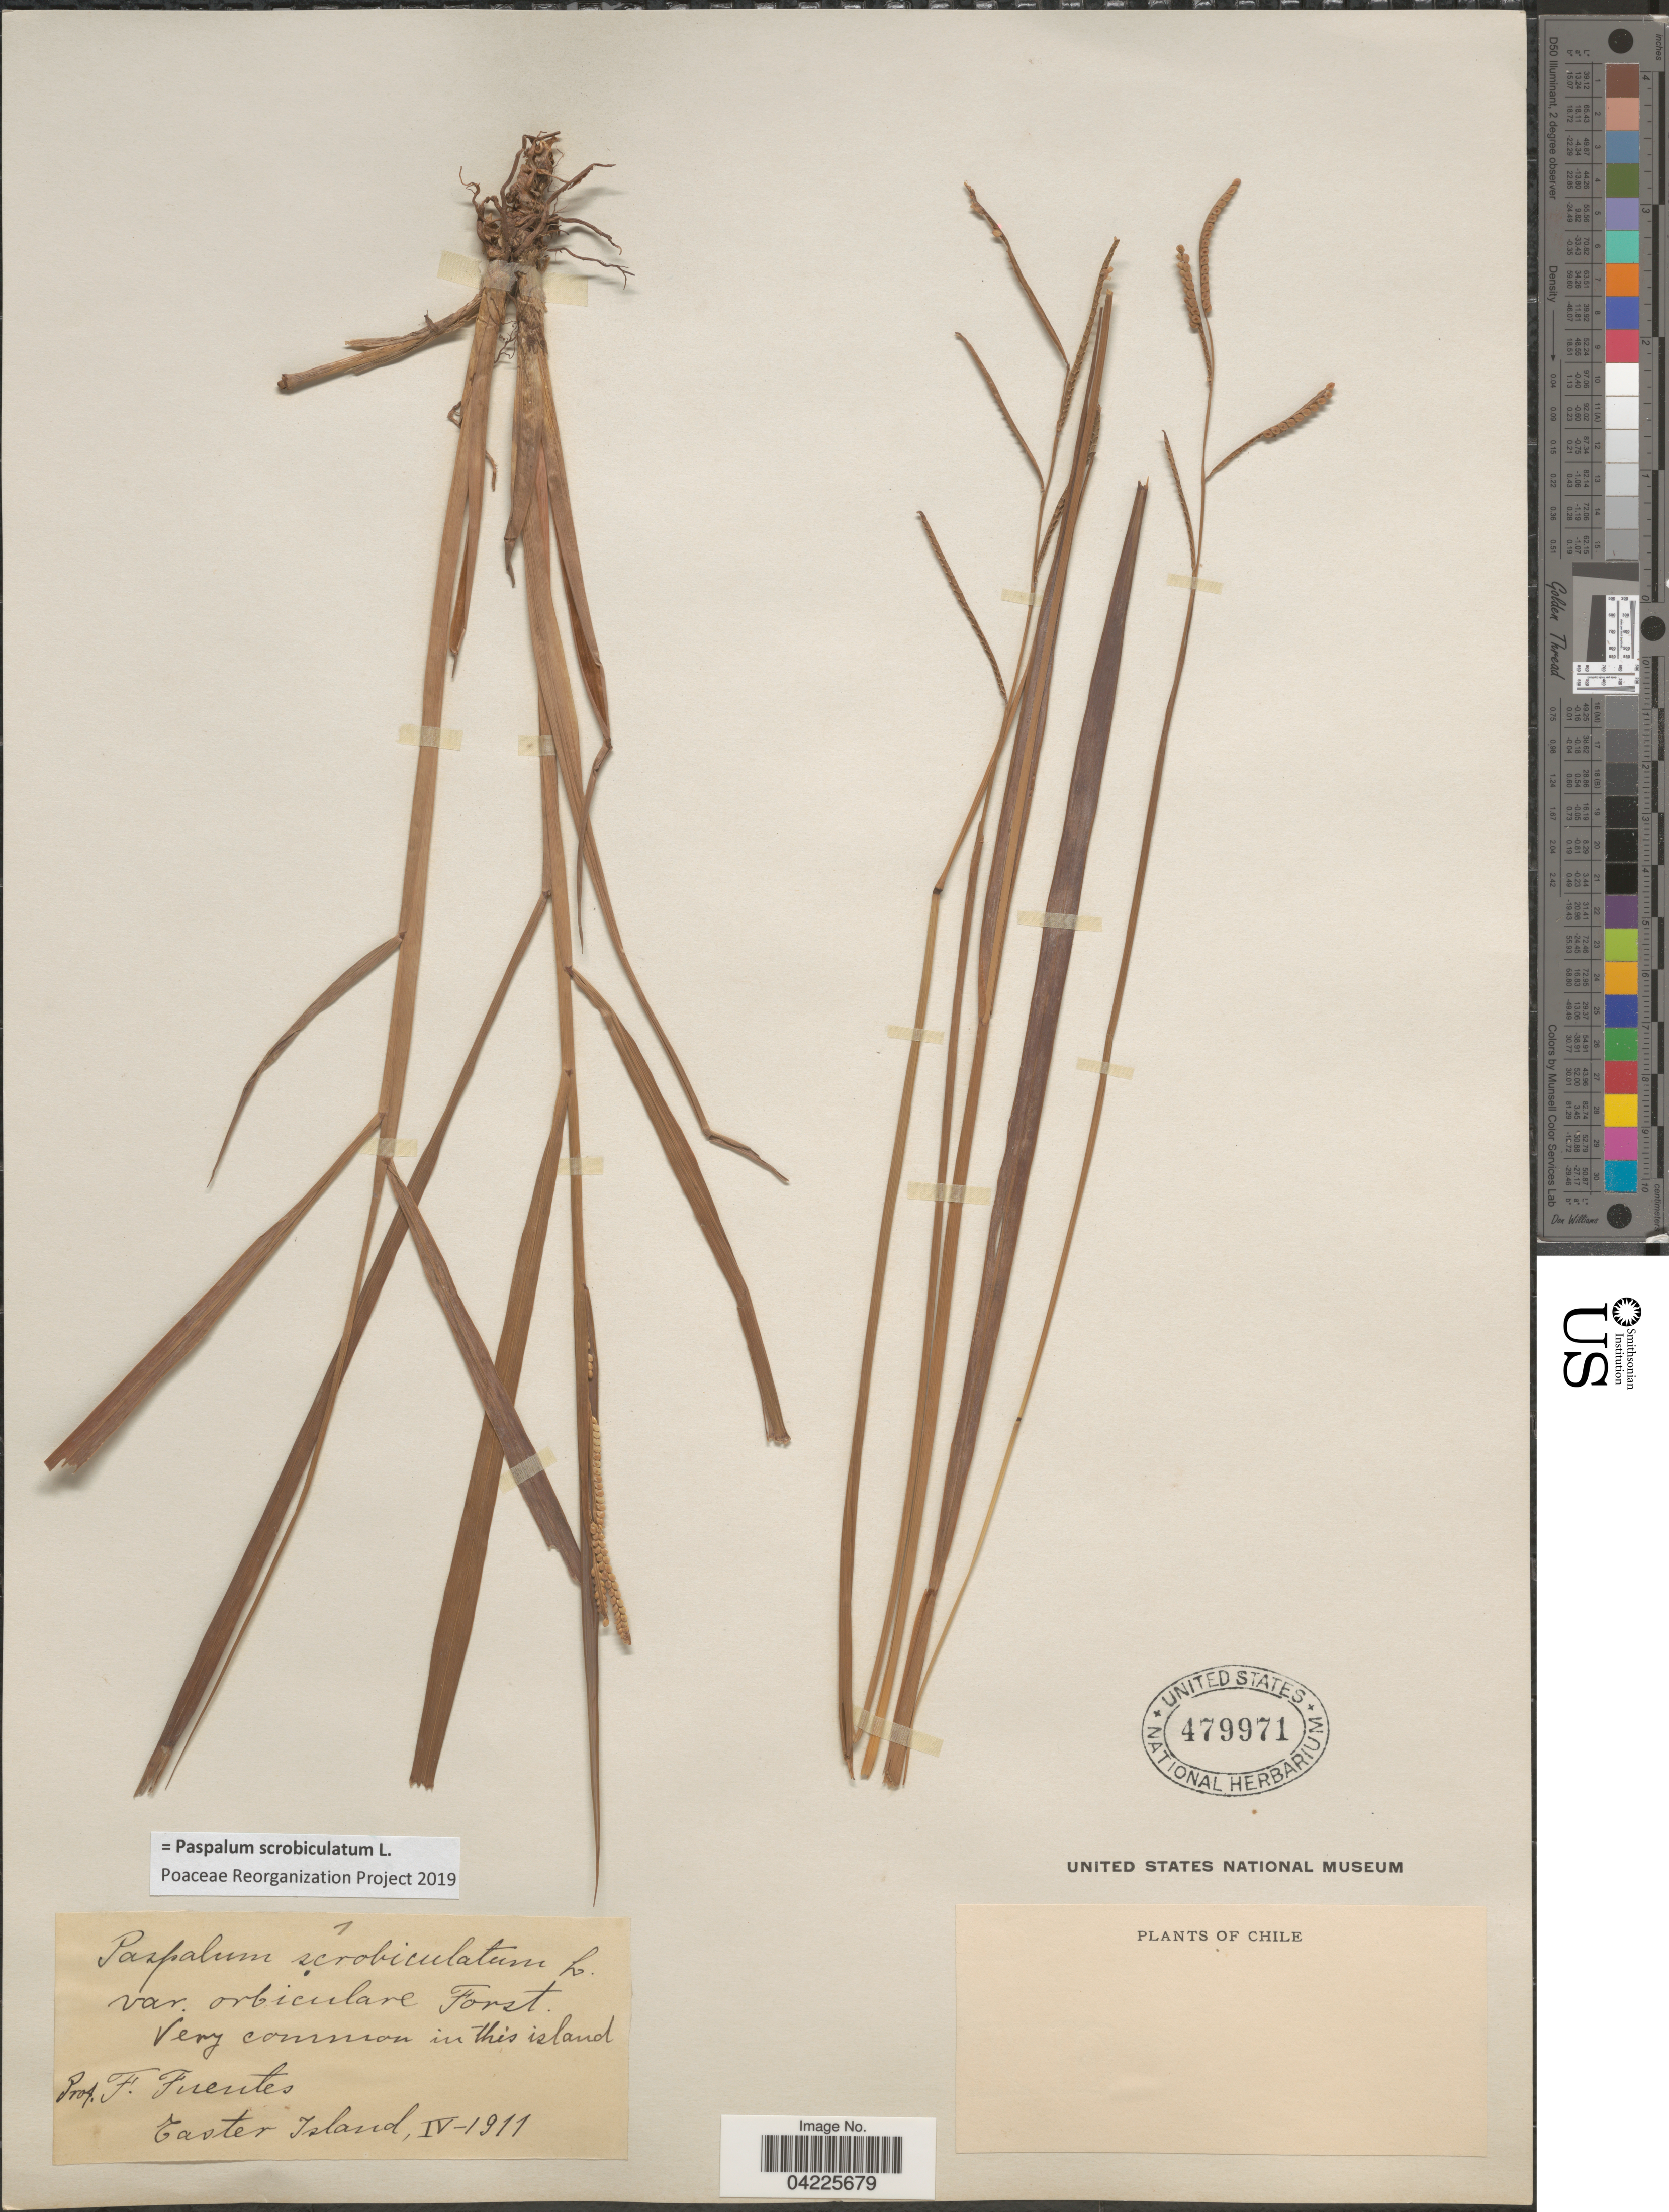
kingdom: Plantae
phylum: Tracheophyta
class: Liliopsida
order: Poales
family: Poaceae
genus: Paspalum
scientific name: Paspalum scrobiculatum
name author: L.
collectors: F. Fuentes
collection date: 1911-04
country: Chile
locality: Caster Island.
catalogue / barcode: US 479971